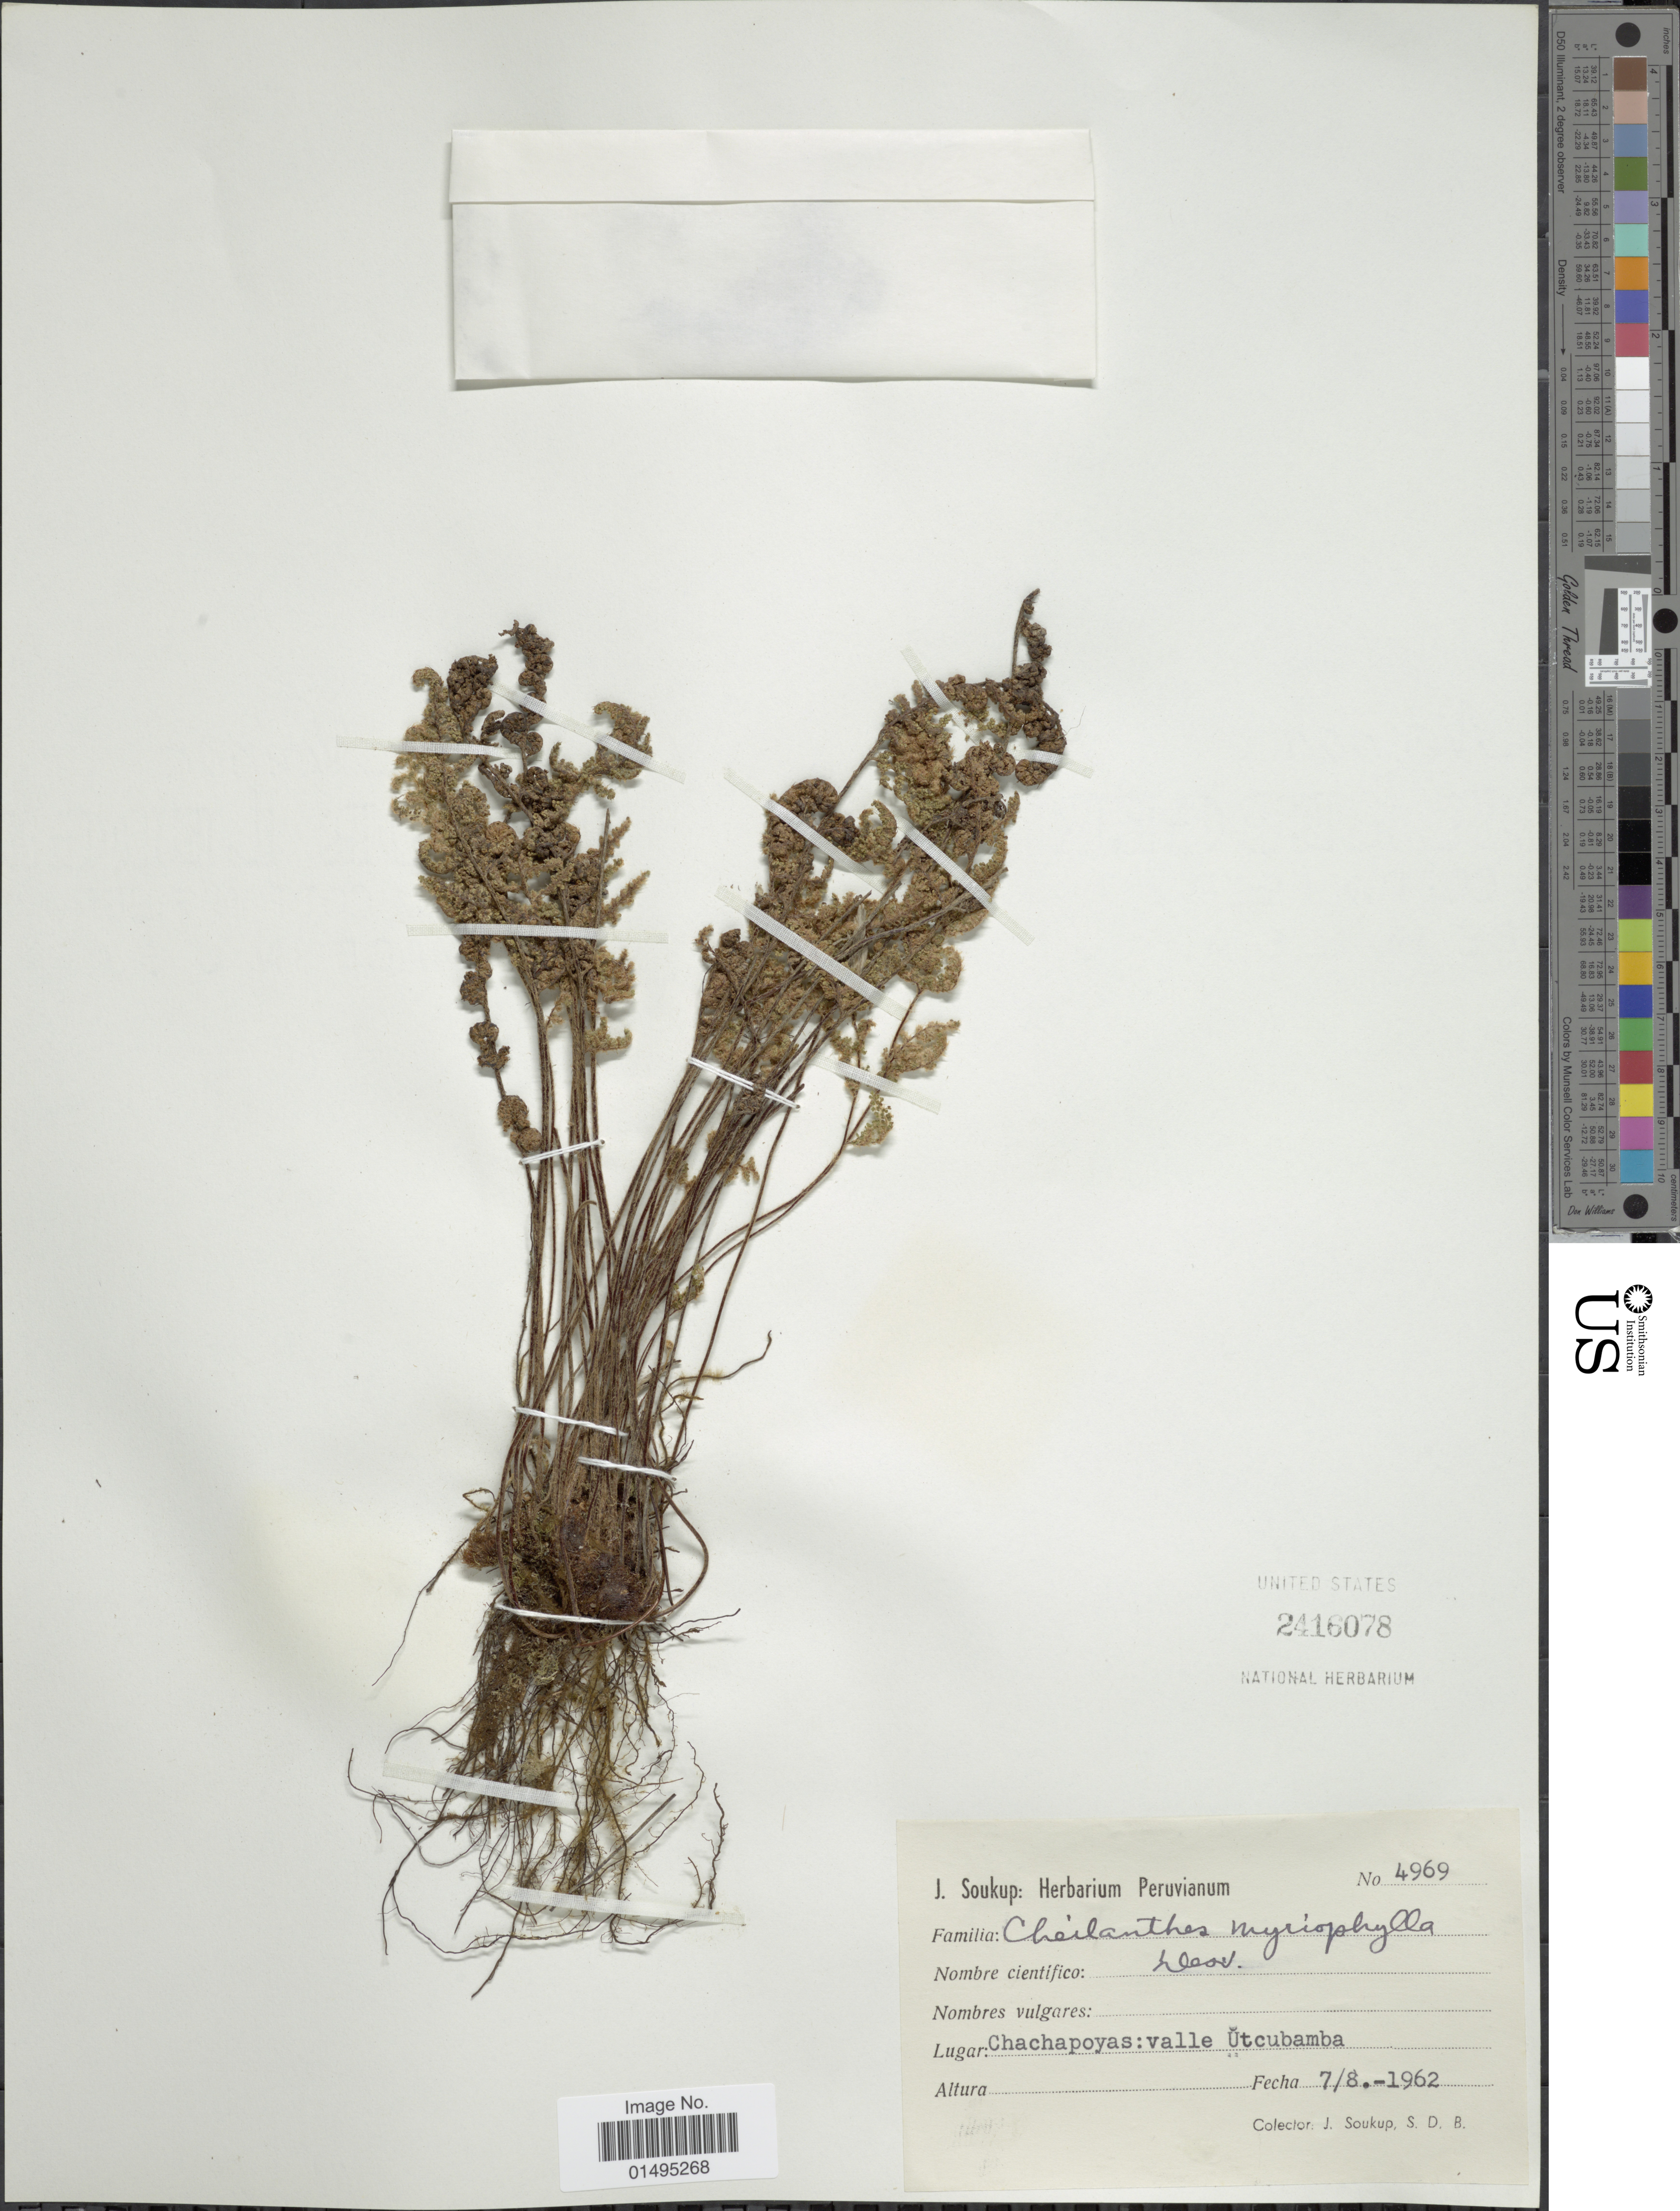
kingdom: Plantae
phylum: Tracheophyta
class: Polypodiopsida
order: Polypodiales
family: Pteridaceae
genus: Myriopteris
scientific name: Myriopteris myriophylla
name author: (Desv.) J. Sm.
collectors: J. Soukop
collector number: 4969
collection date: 1962-08-07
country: Peru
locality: Chachapoyas: valle Utcubamba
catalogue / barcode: US 2416078